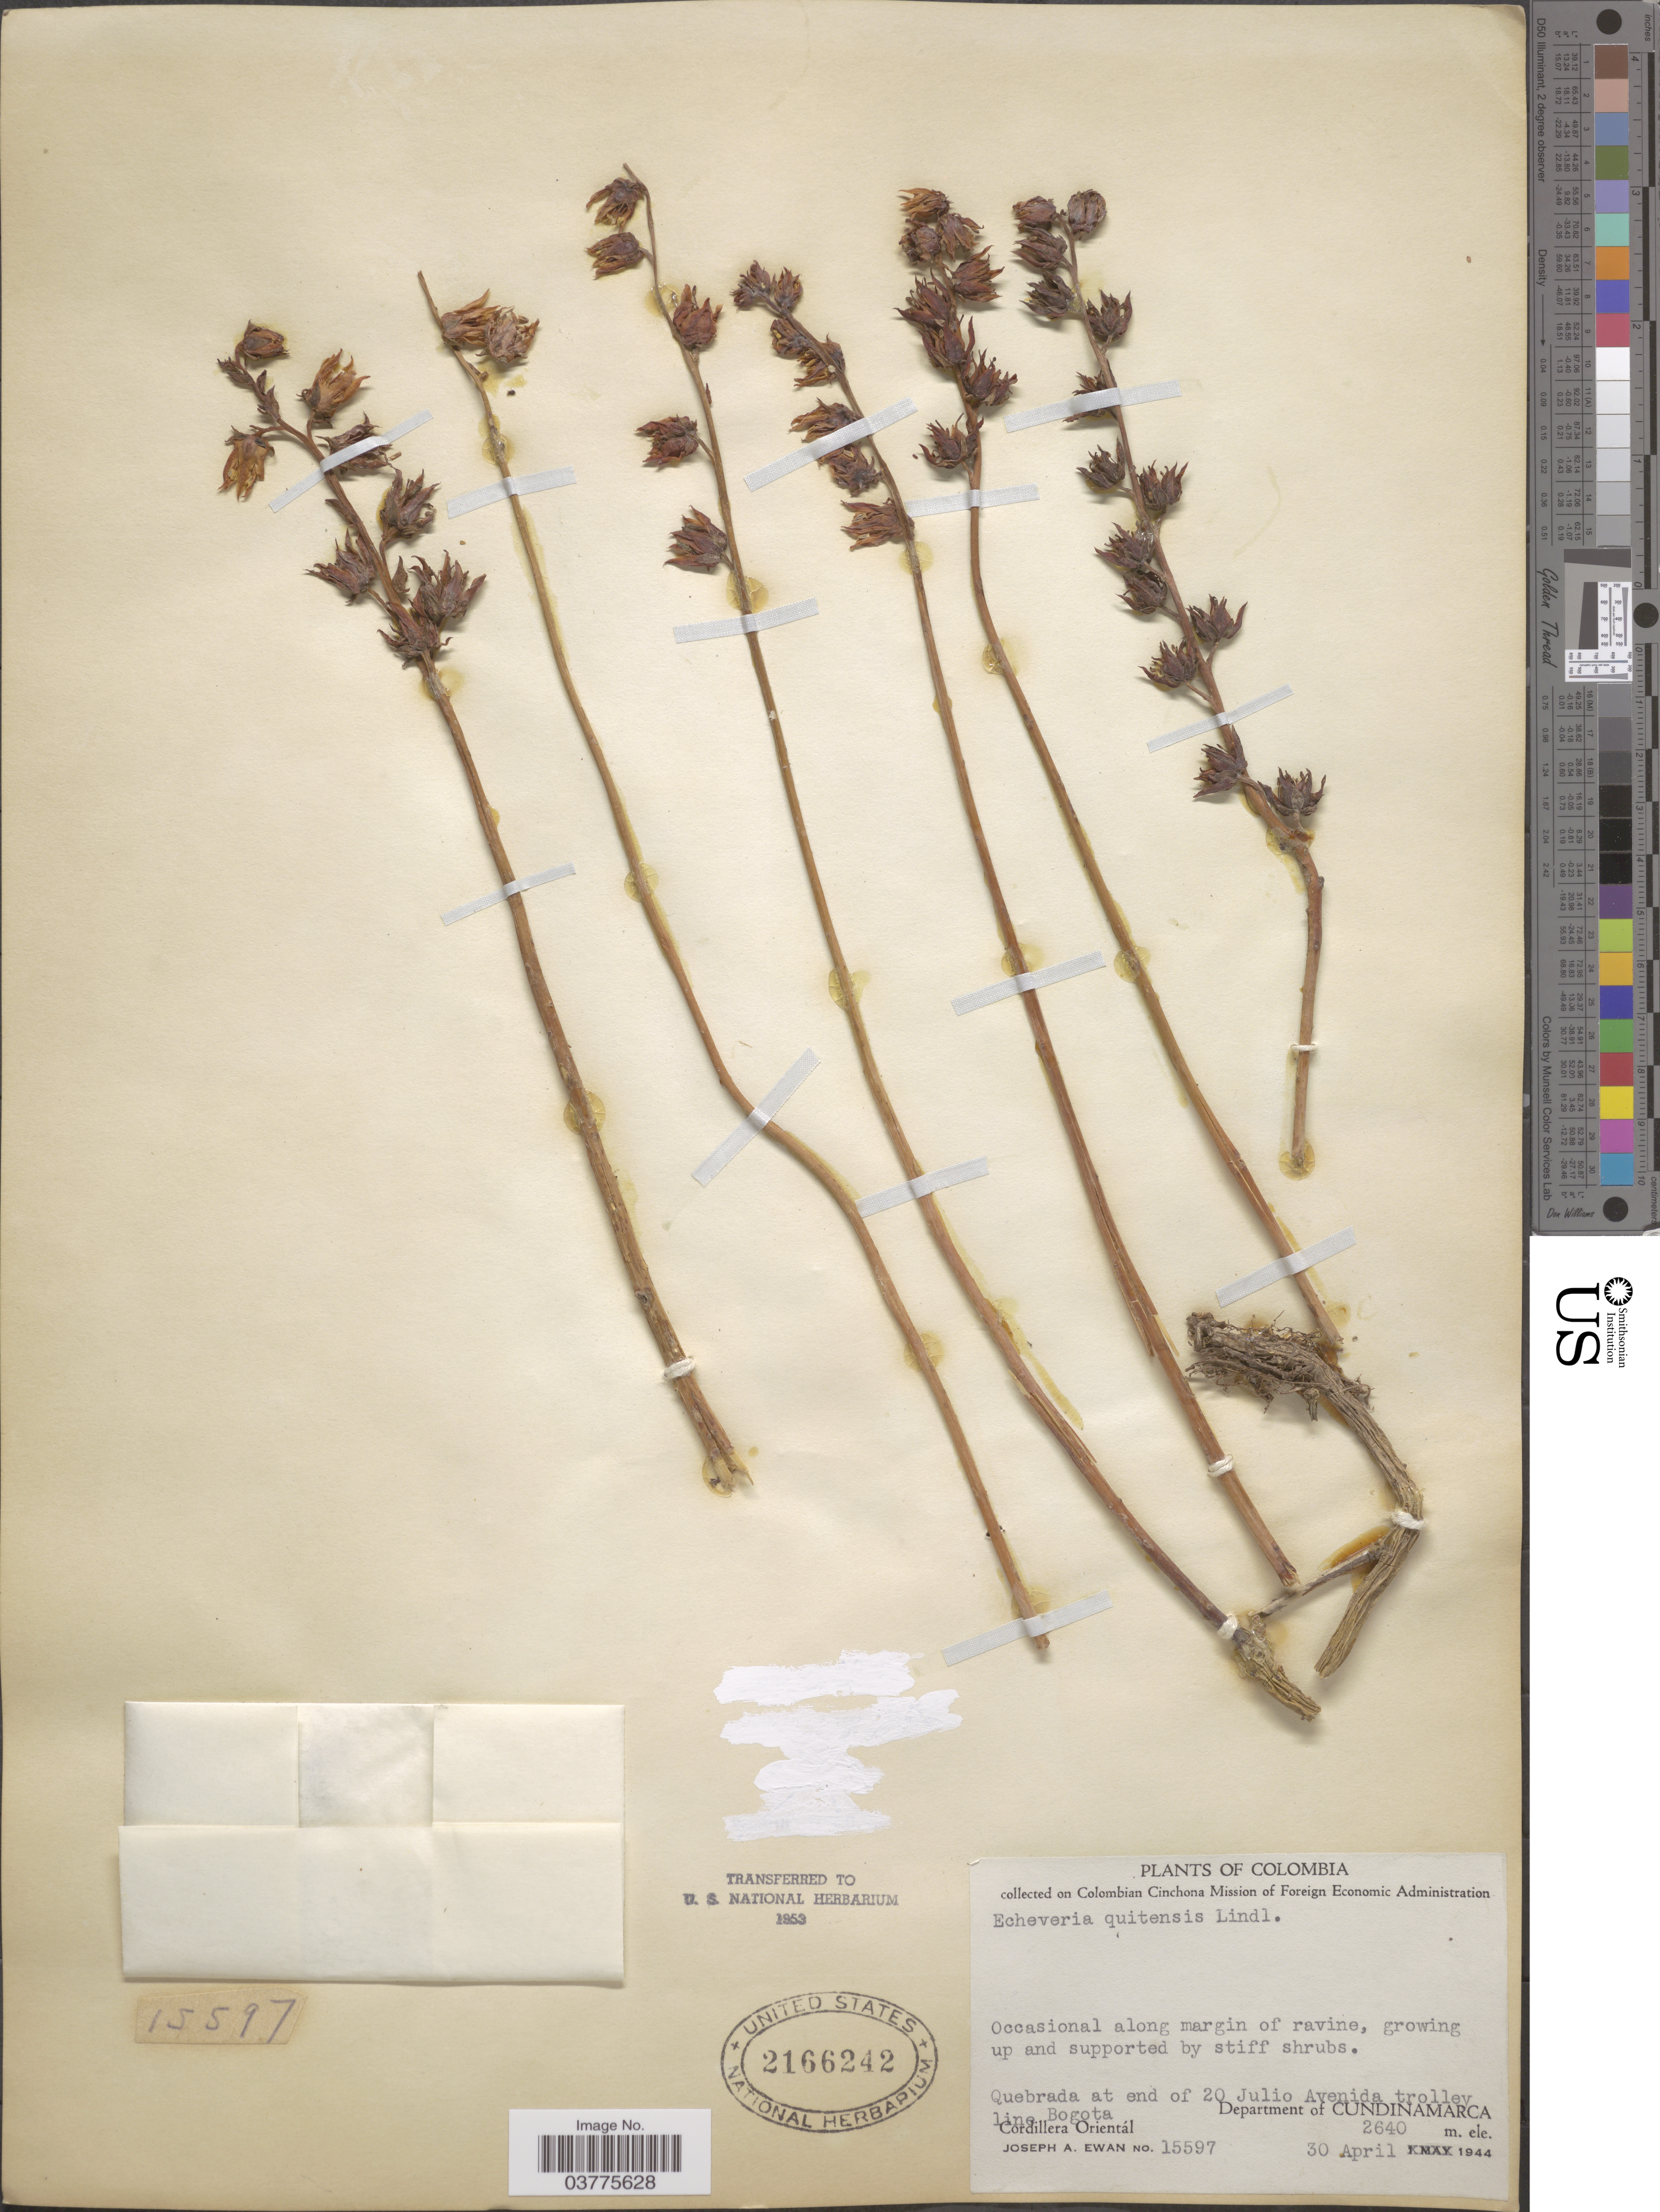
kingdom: Plantae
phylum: Tracheophyta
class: Magnoliopsida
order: Saxifragales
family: Crassulaceae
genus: Echeveria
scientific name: Echeveria quitensis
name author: (Kunth) Lindl.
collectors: J. A. Ewan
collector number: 15597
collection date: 1944-04-30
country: Colombia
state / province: Cundinamarca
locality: Quebrada at end of 20 Julio Avenida trolley line Bogota. Cordillera Orientál. Department of Cundinamarca.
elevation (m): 2640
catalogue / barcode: US 2166242